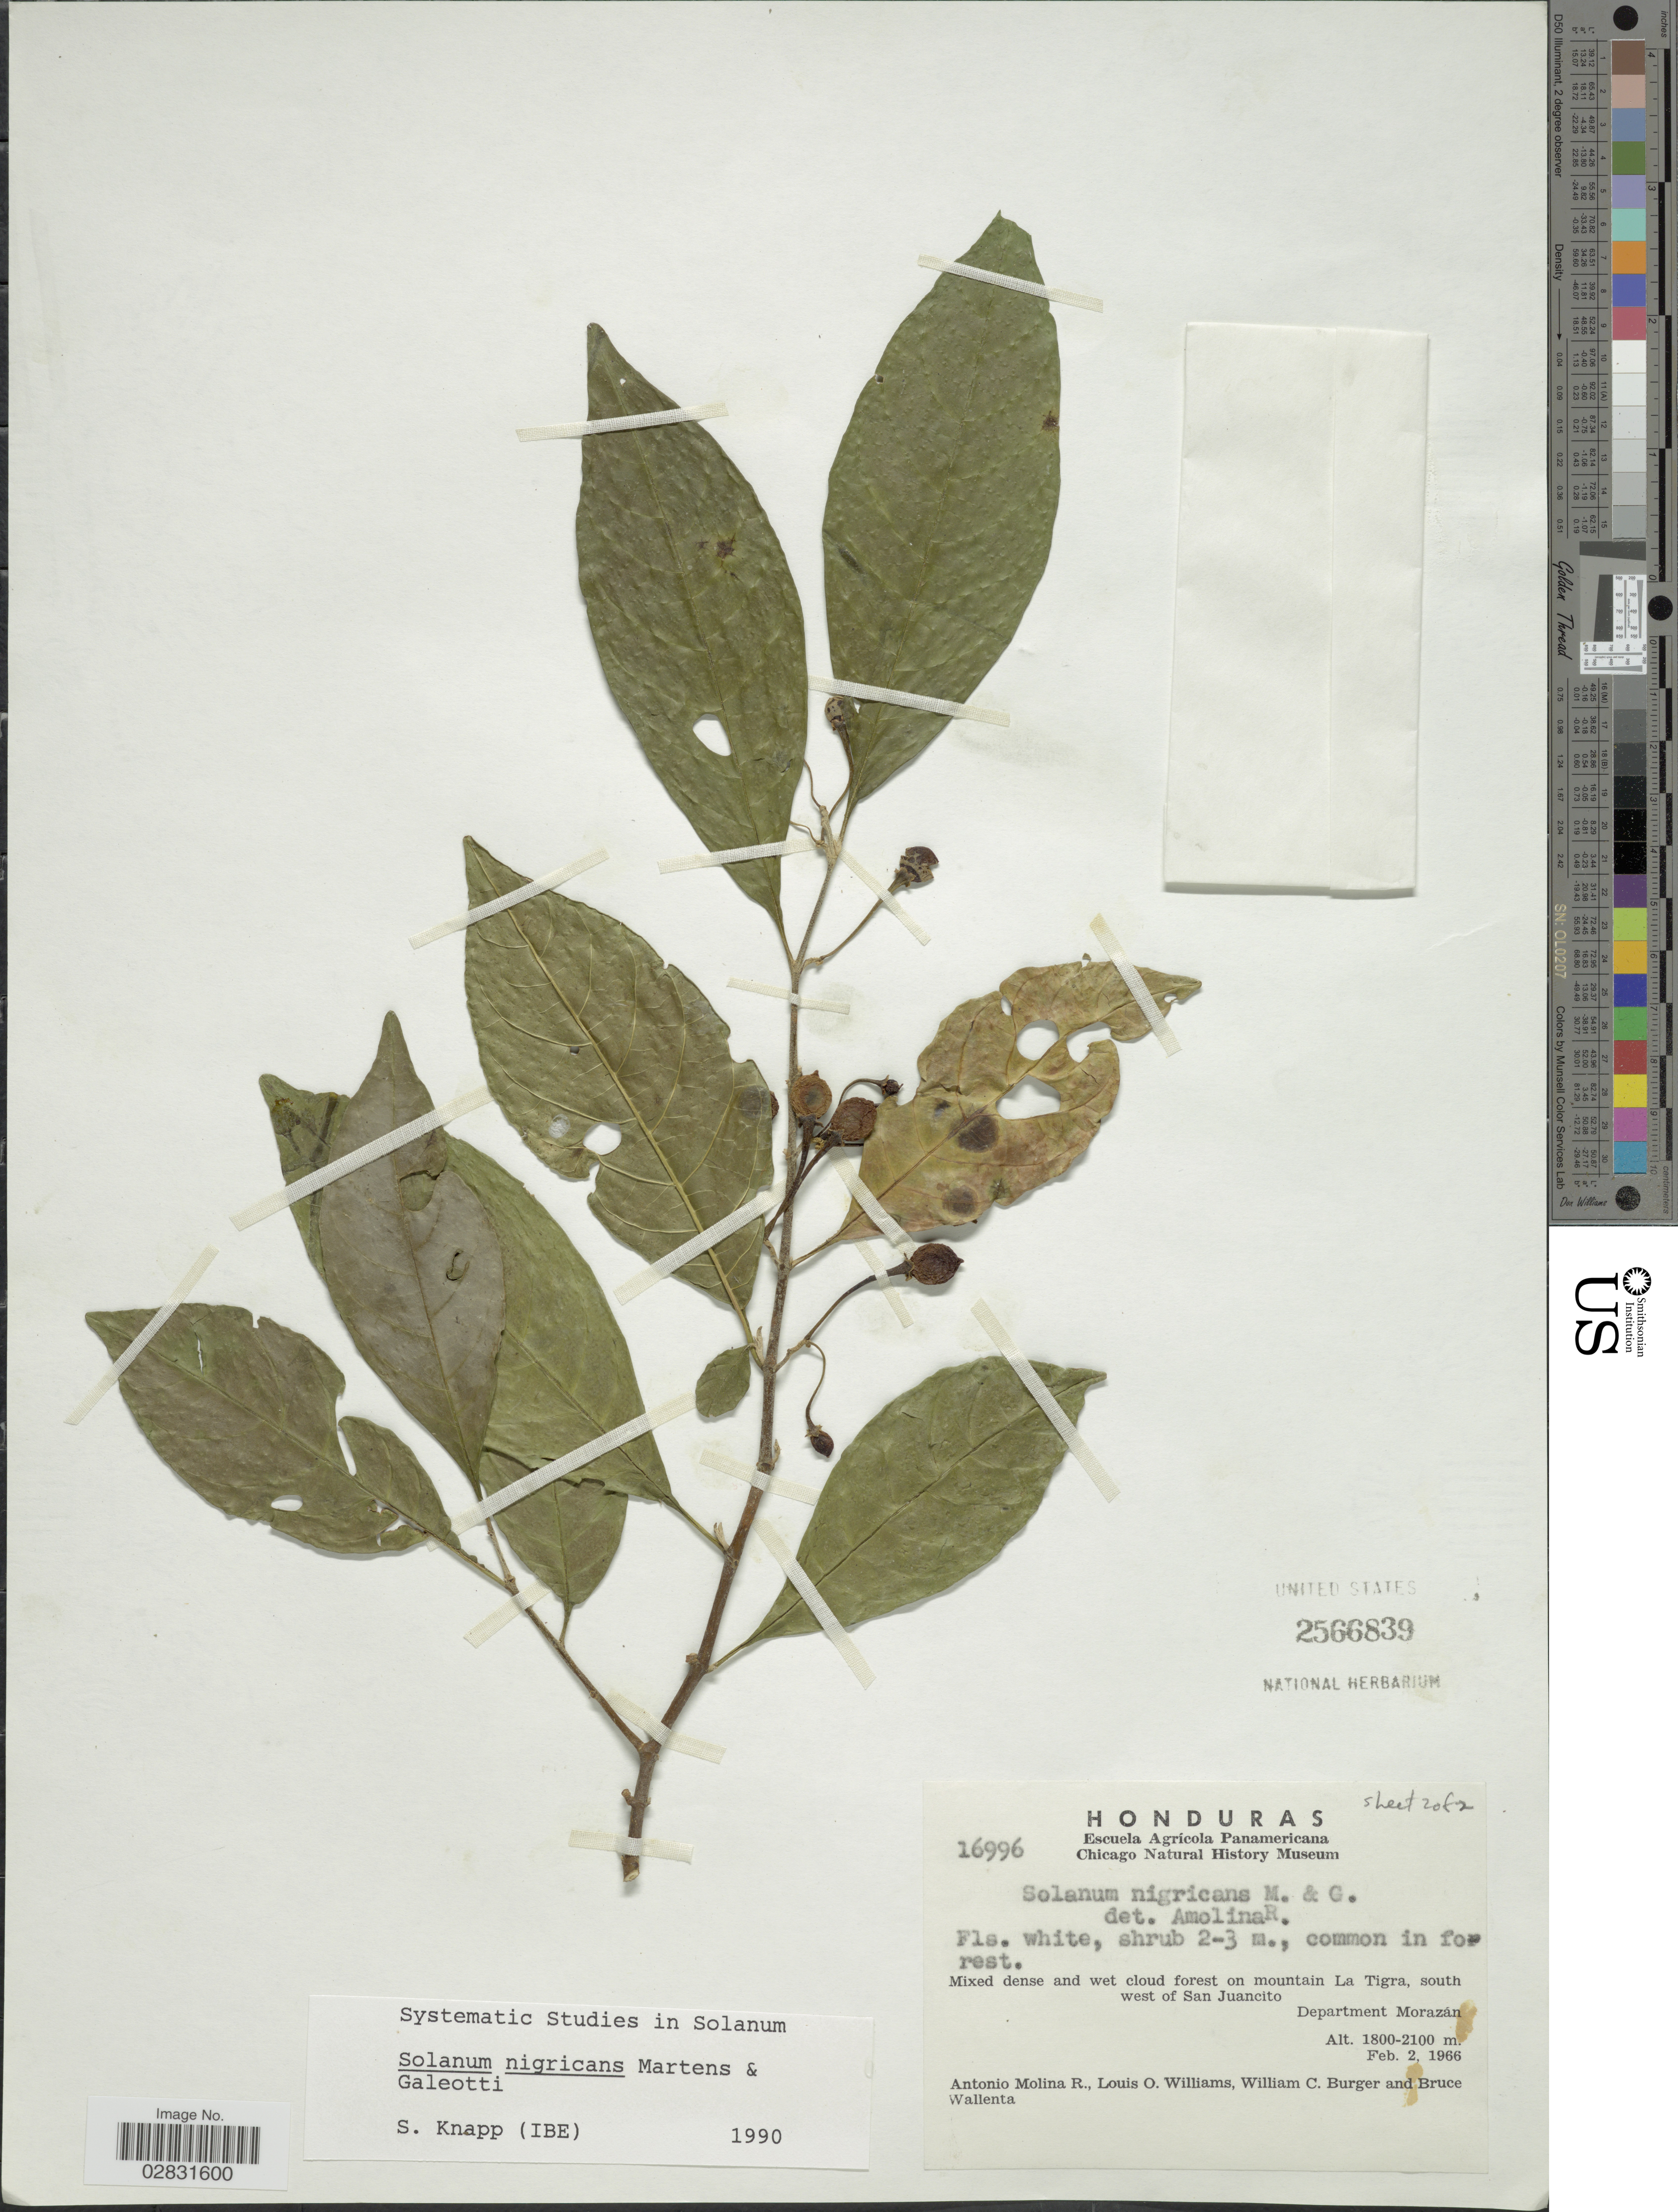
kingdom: Plantae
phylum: Tracheophyta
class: Magnoliopsida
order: Solanales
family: Solanaceae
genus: Solanum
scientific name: Solanum nigricans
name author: M. Martens & Galeotti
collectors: A. Molina R., L. O. Williams, W. Burger & B. Wallenta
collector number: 16996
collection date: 1966-02-02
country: Honduras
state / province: Fco. Morazán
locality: Mixed dense and wet cloud forest on mountain La Tigra, south west of San Juancito. Department Morazán.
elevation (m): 1800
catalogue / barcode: US 2566839